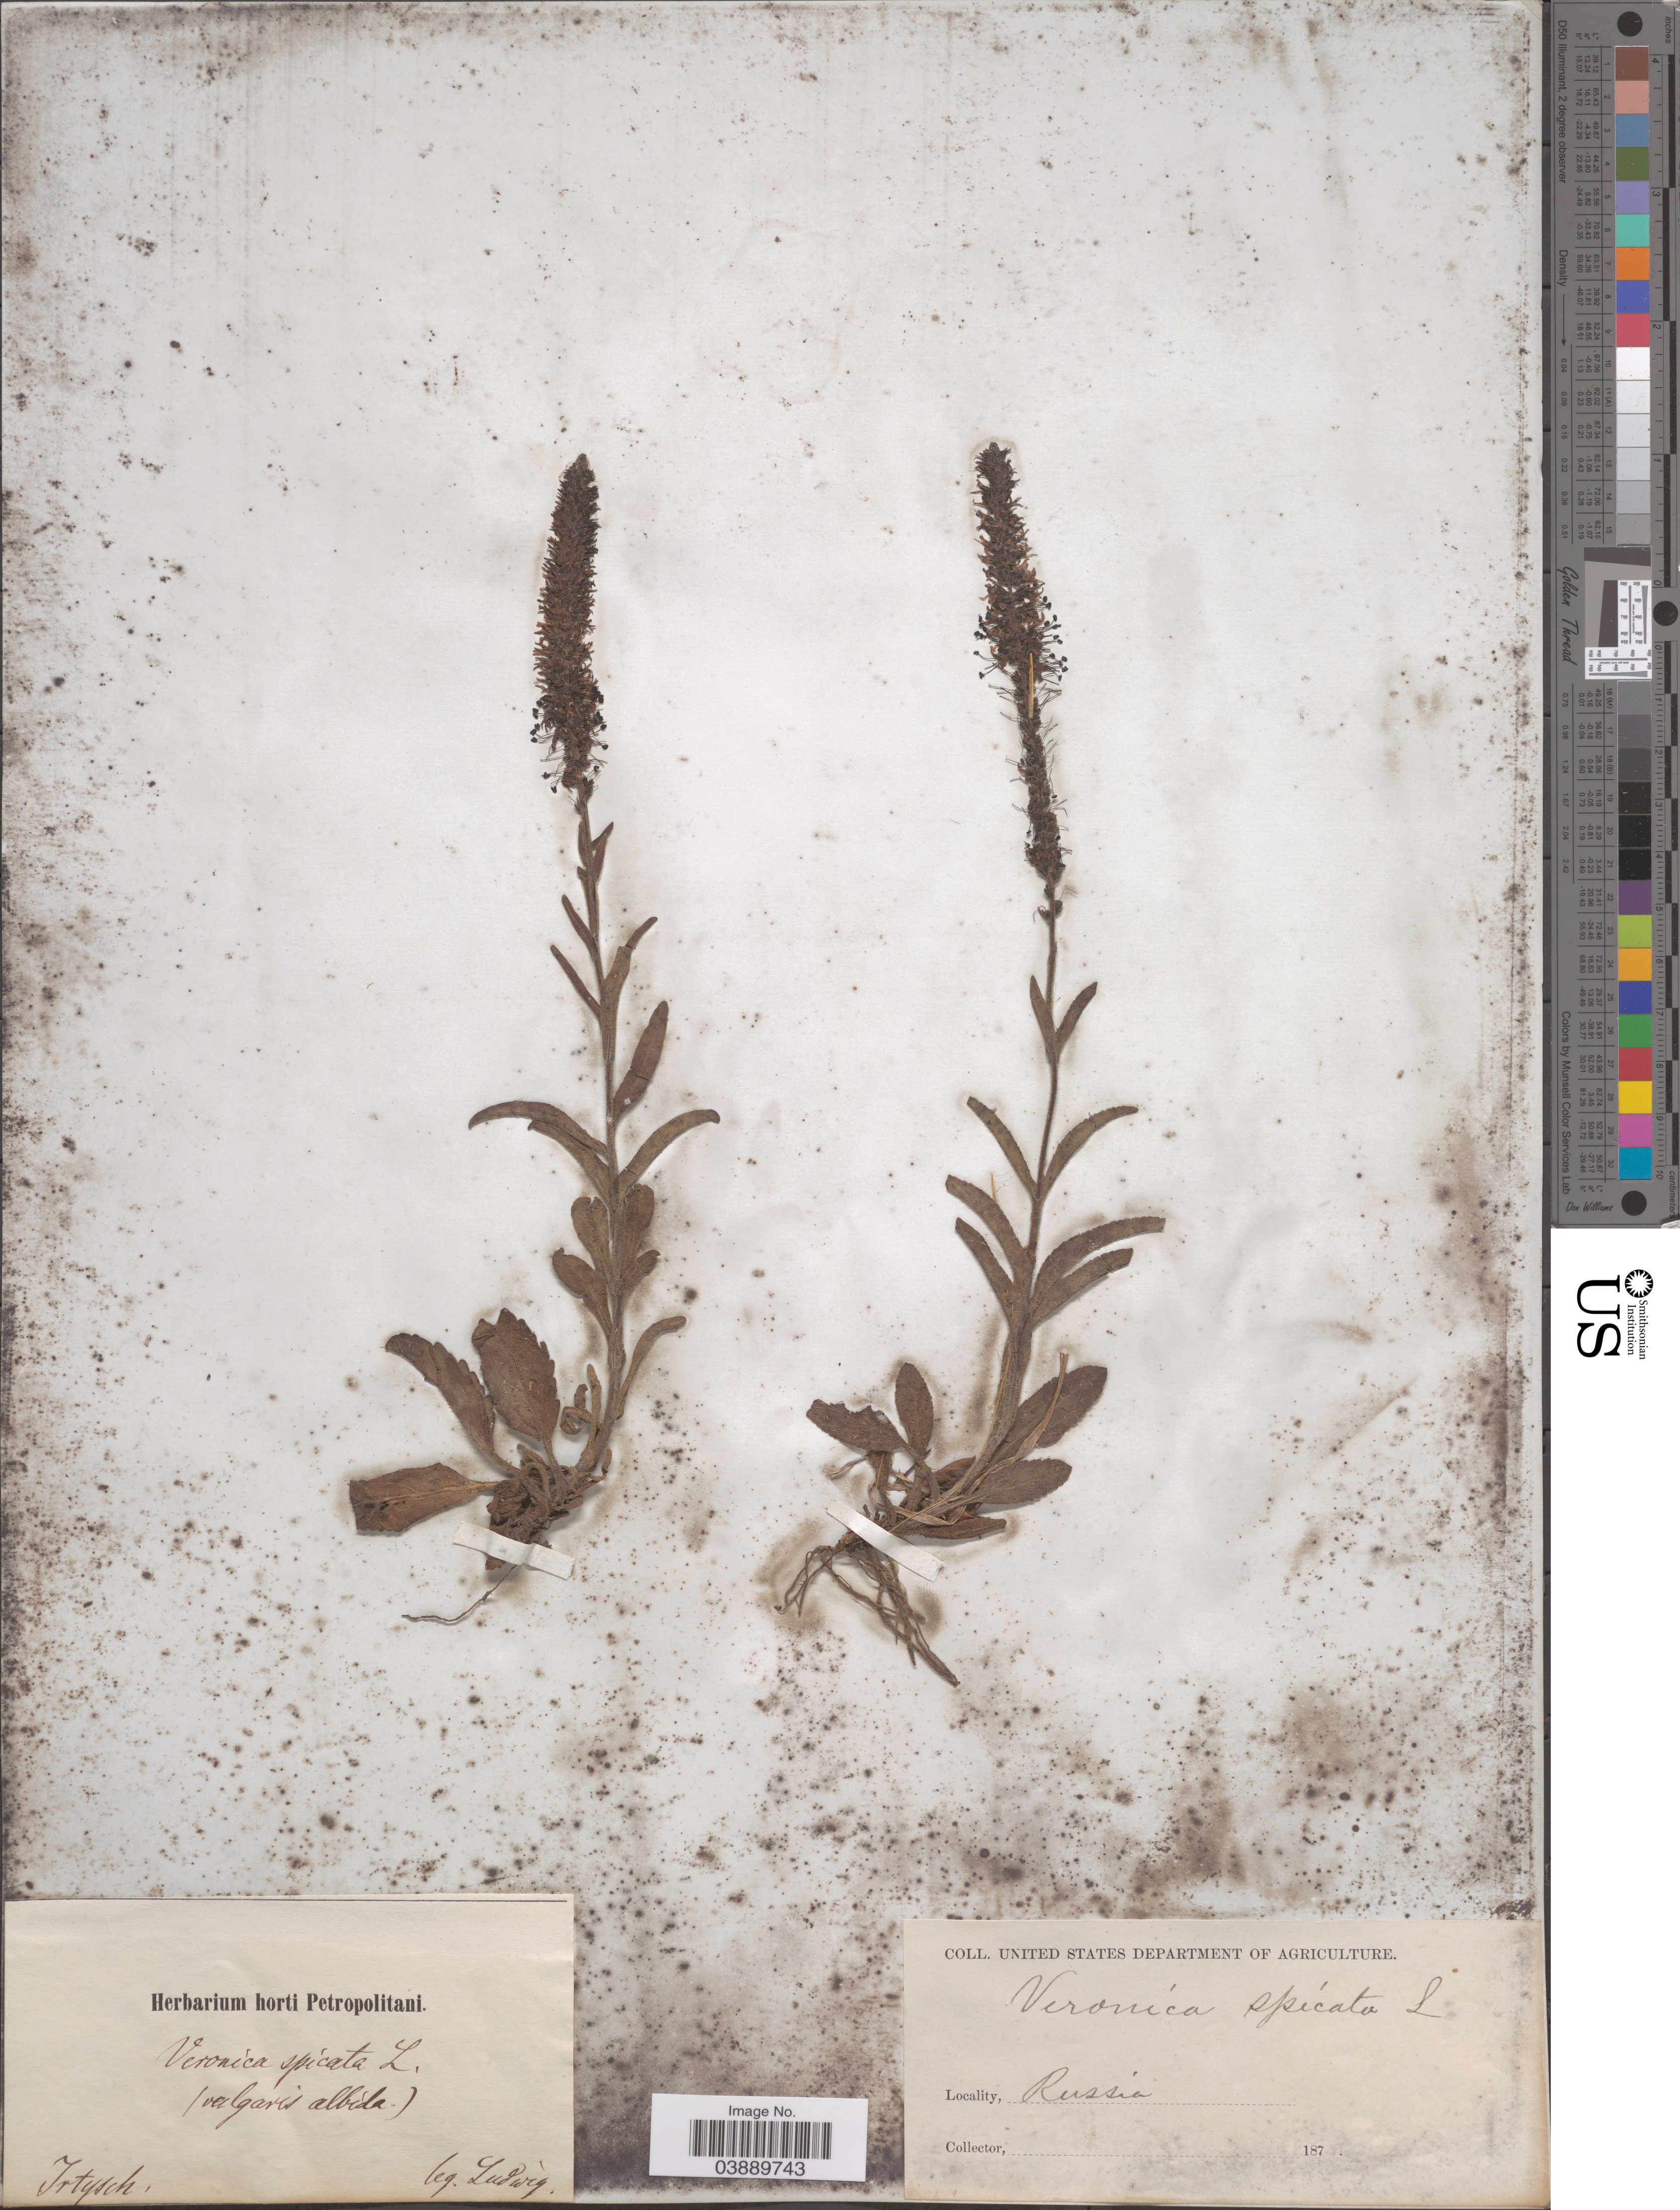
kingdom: Plantae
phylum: Tracheophyta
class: Magnoliopsida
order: Lamiales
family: Plantaginaceae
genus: Veronica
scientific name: Veronica spicata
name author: L.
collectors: Ludwig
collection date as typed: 187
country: Russian Federation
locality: Irtysch.